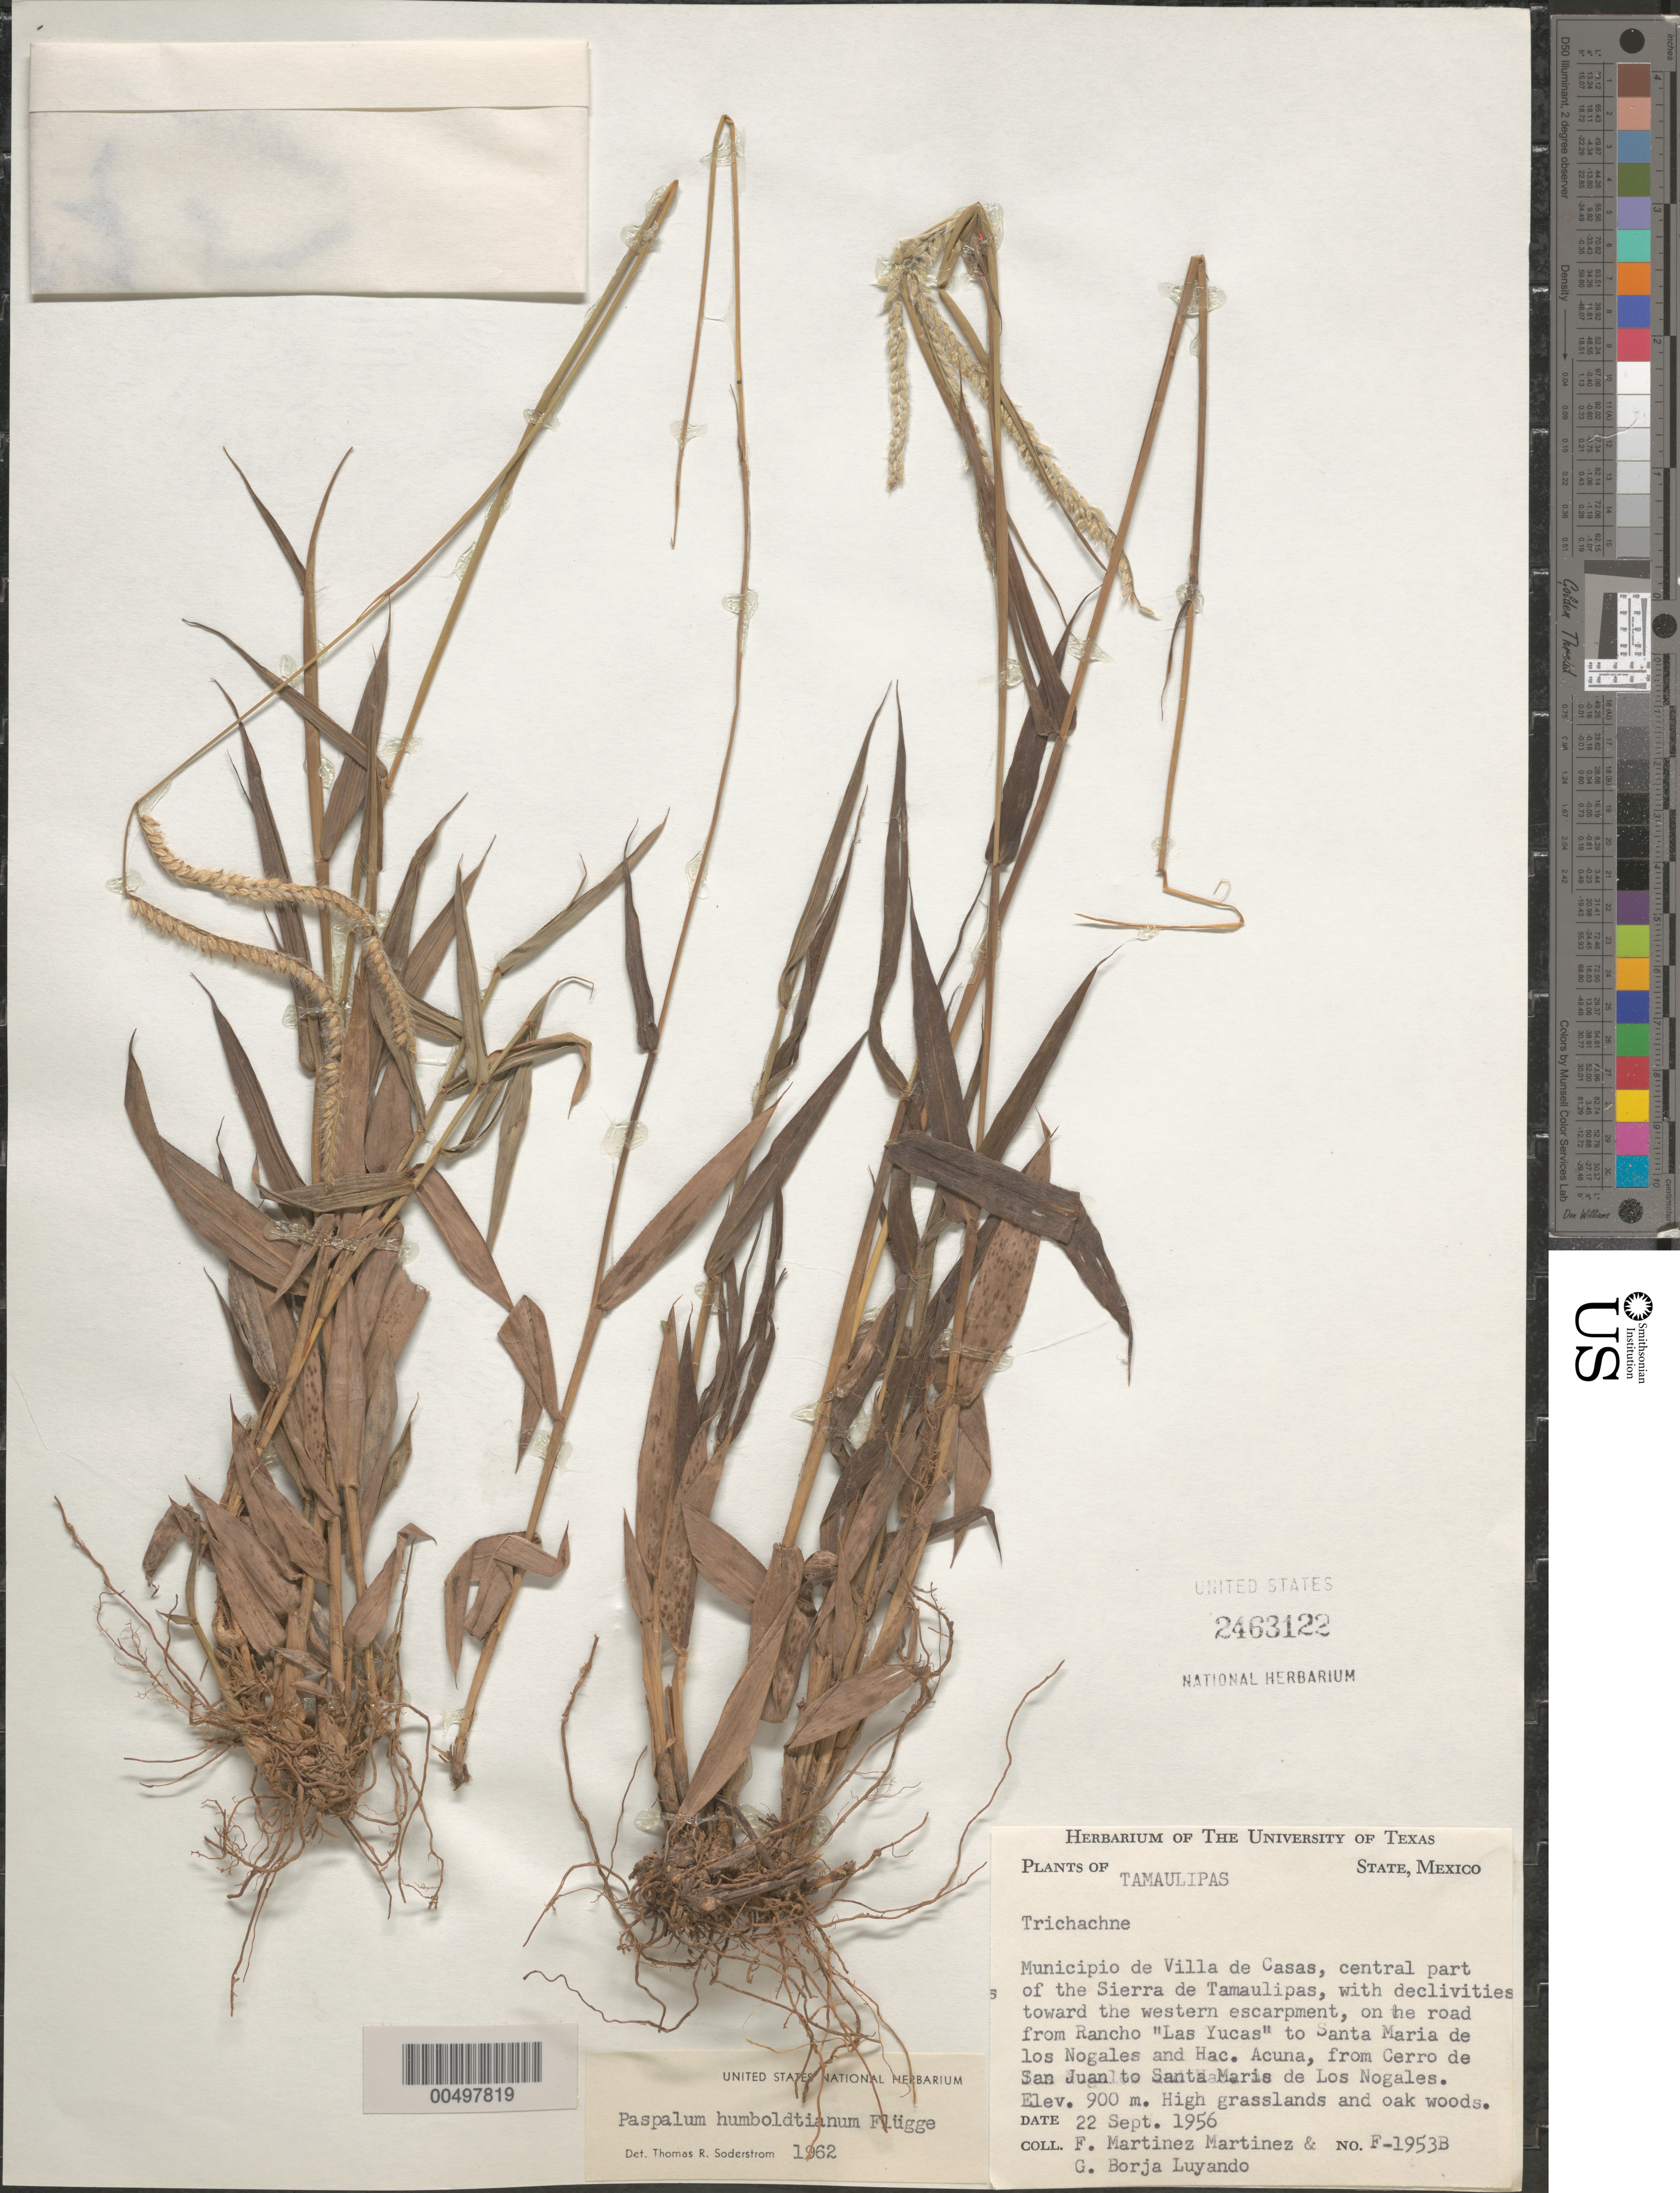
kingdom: Plantae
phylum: Tracheophyta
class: Liliopsida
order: Poales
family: Poaceae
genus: Paspalum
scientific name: Paspalum humboldtianum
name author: Flüggé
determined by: Soderstrom, T. R.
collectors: F. Martinez-M. & G. Borja-Luyando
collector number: F-1953B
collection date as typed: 22 Sep 1956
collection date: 1956-09-22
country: Mexico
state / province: Tamaulipas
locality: Villa de Casas Mun, central part of the Sierra de Tamaulipas, on the rd from Rancho Las Yucas to Santa Maria de los Nogales &...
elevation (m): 900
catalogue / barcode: US 2463122